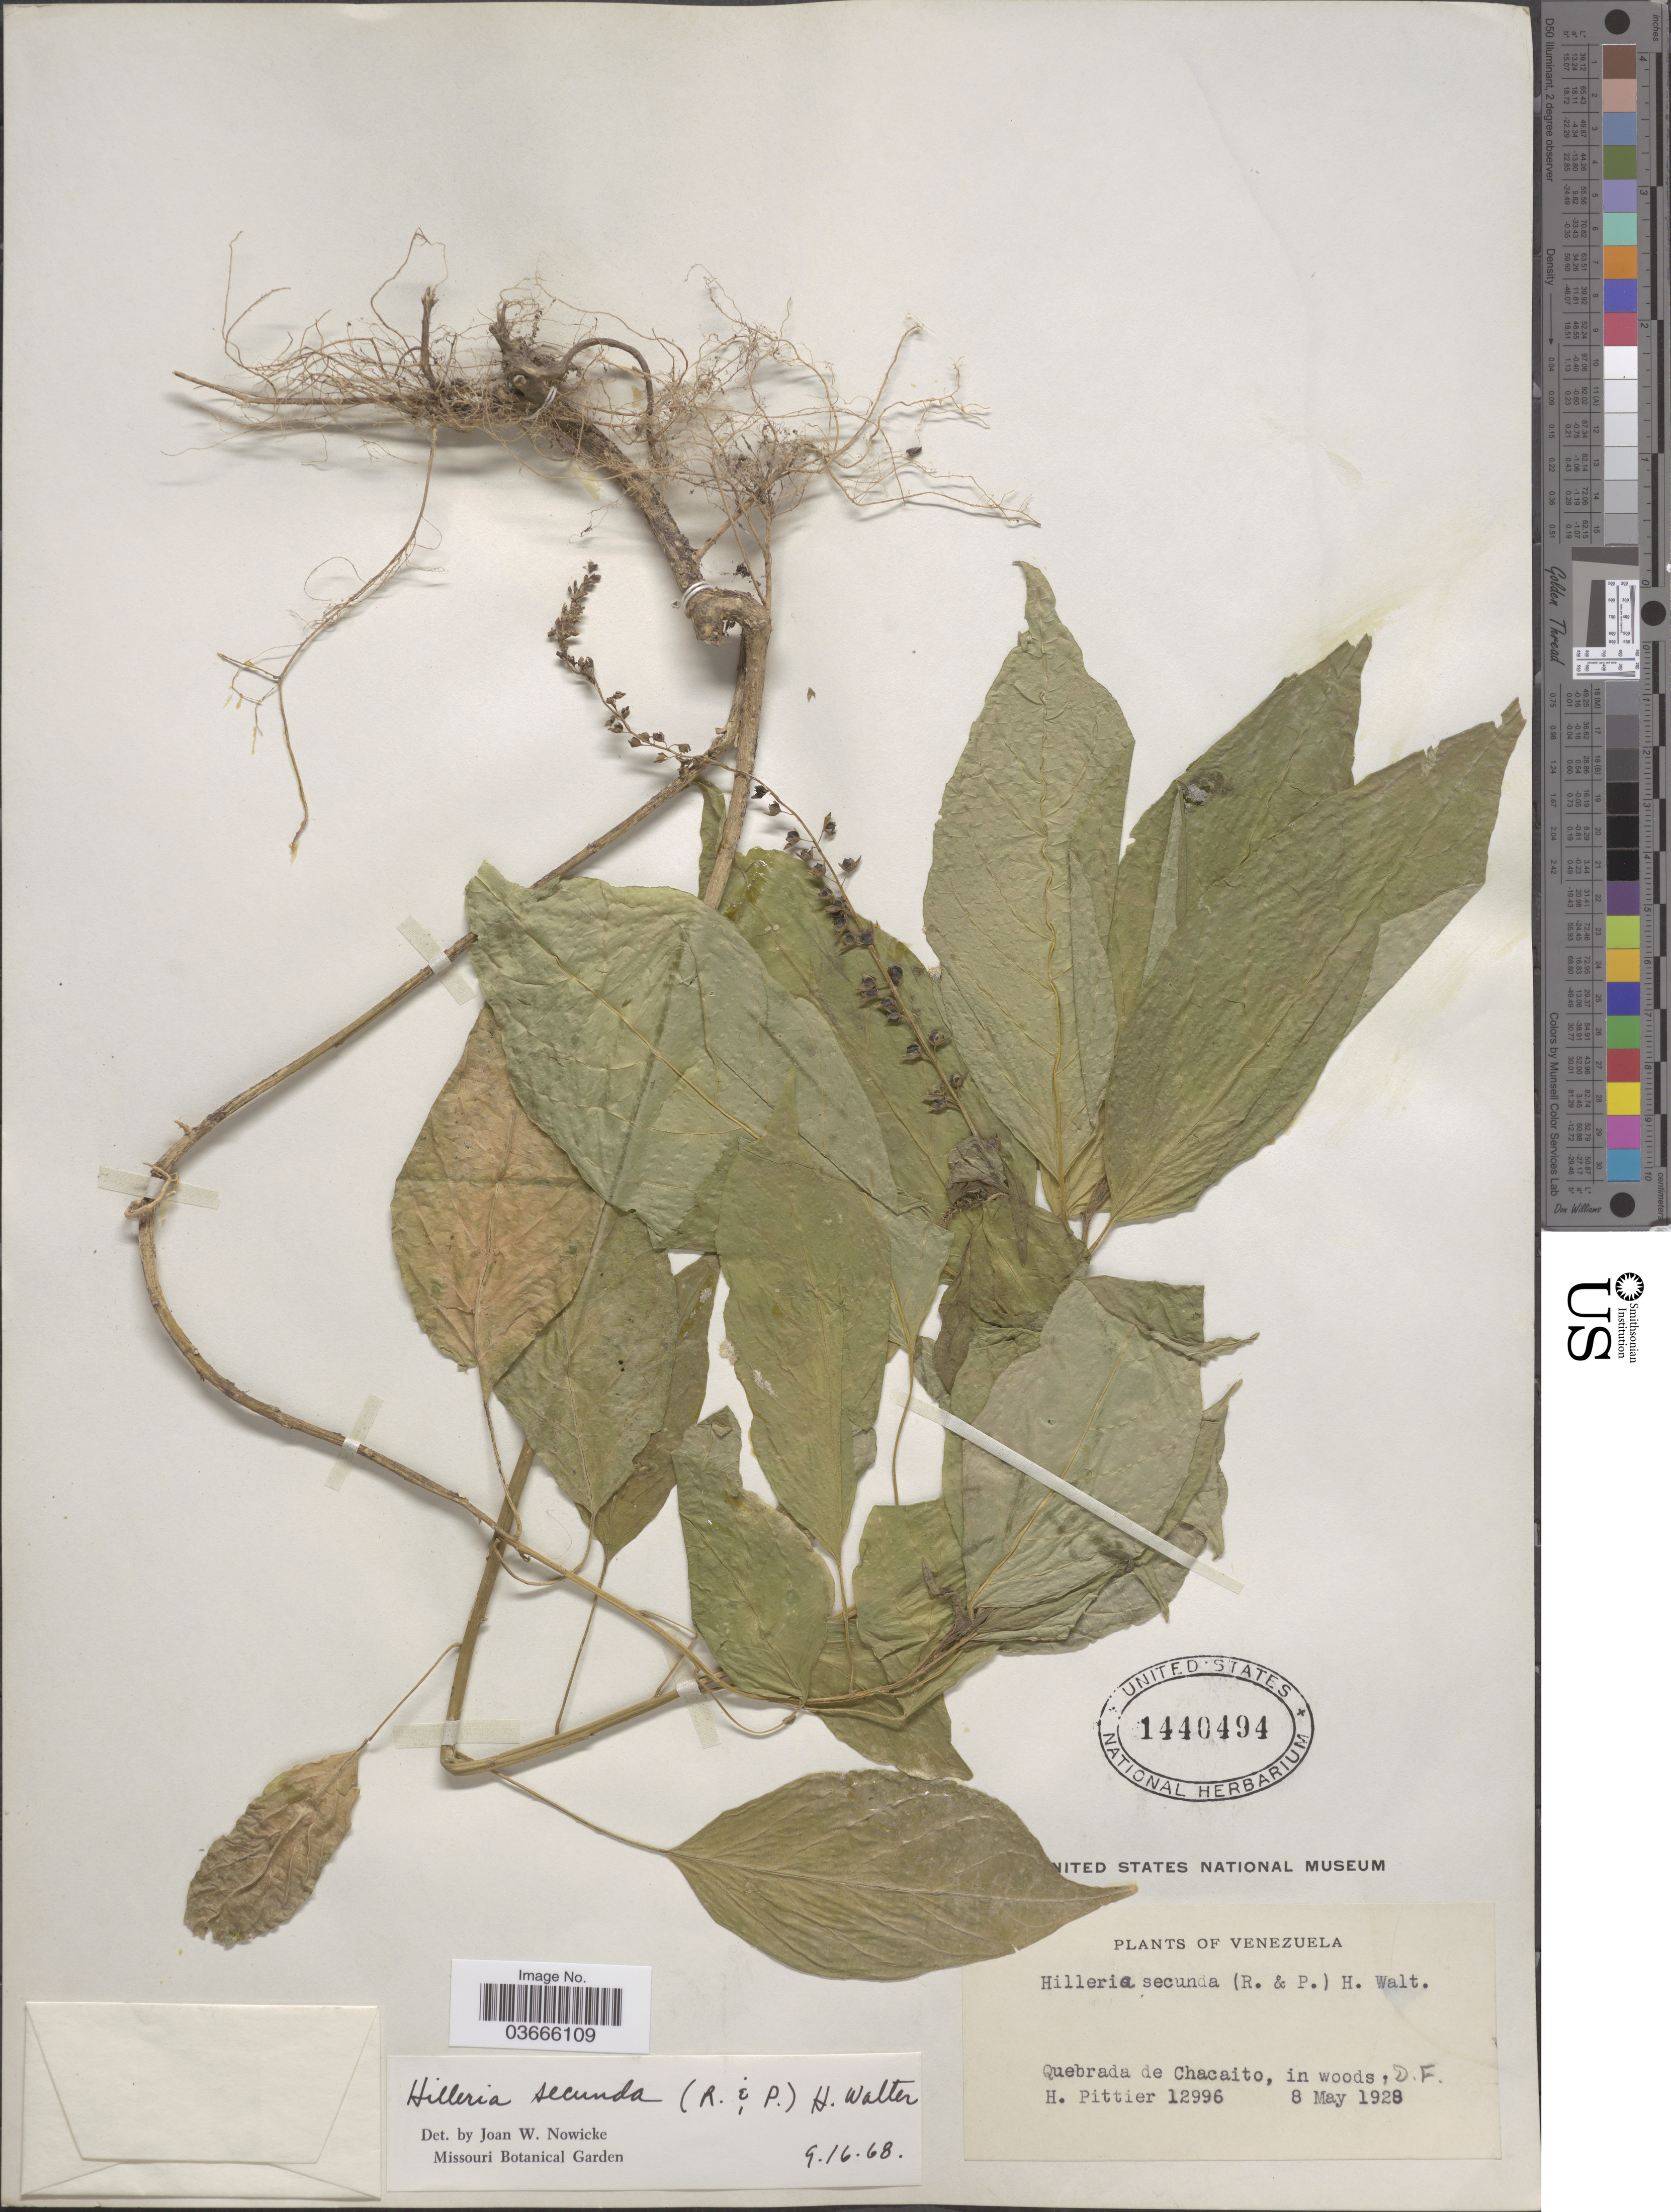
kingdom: Plantae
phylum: Tracheophyta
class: Magnoliopsida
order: Caryophyllales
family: Phytolaccaceae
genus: Hilleria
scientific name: Hilleria secunda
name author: (Ruiz & Pav.) H. Walter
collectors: H. F. Pittier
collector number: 12996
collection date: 1928-05-08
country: Venezuela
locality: Quebrada de Chacaito, in woods, D.F.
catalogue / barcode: US 1440494